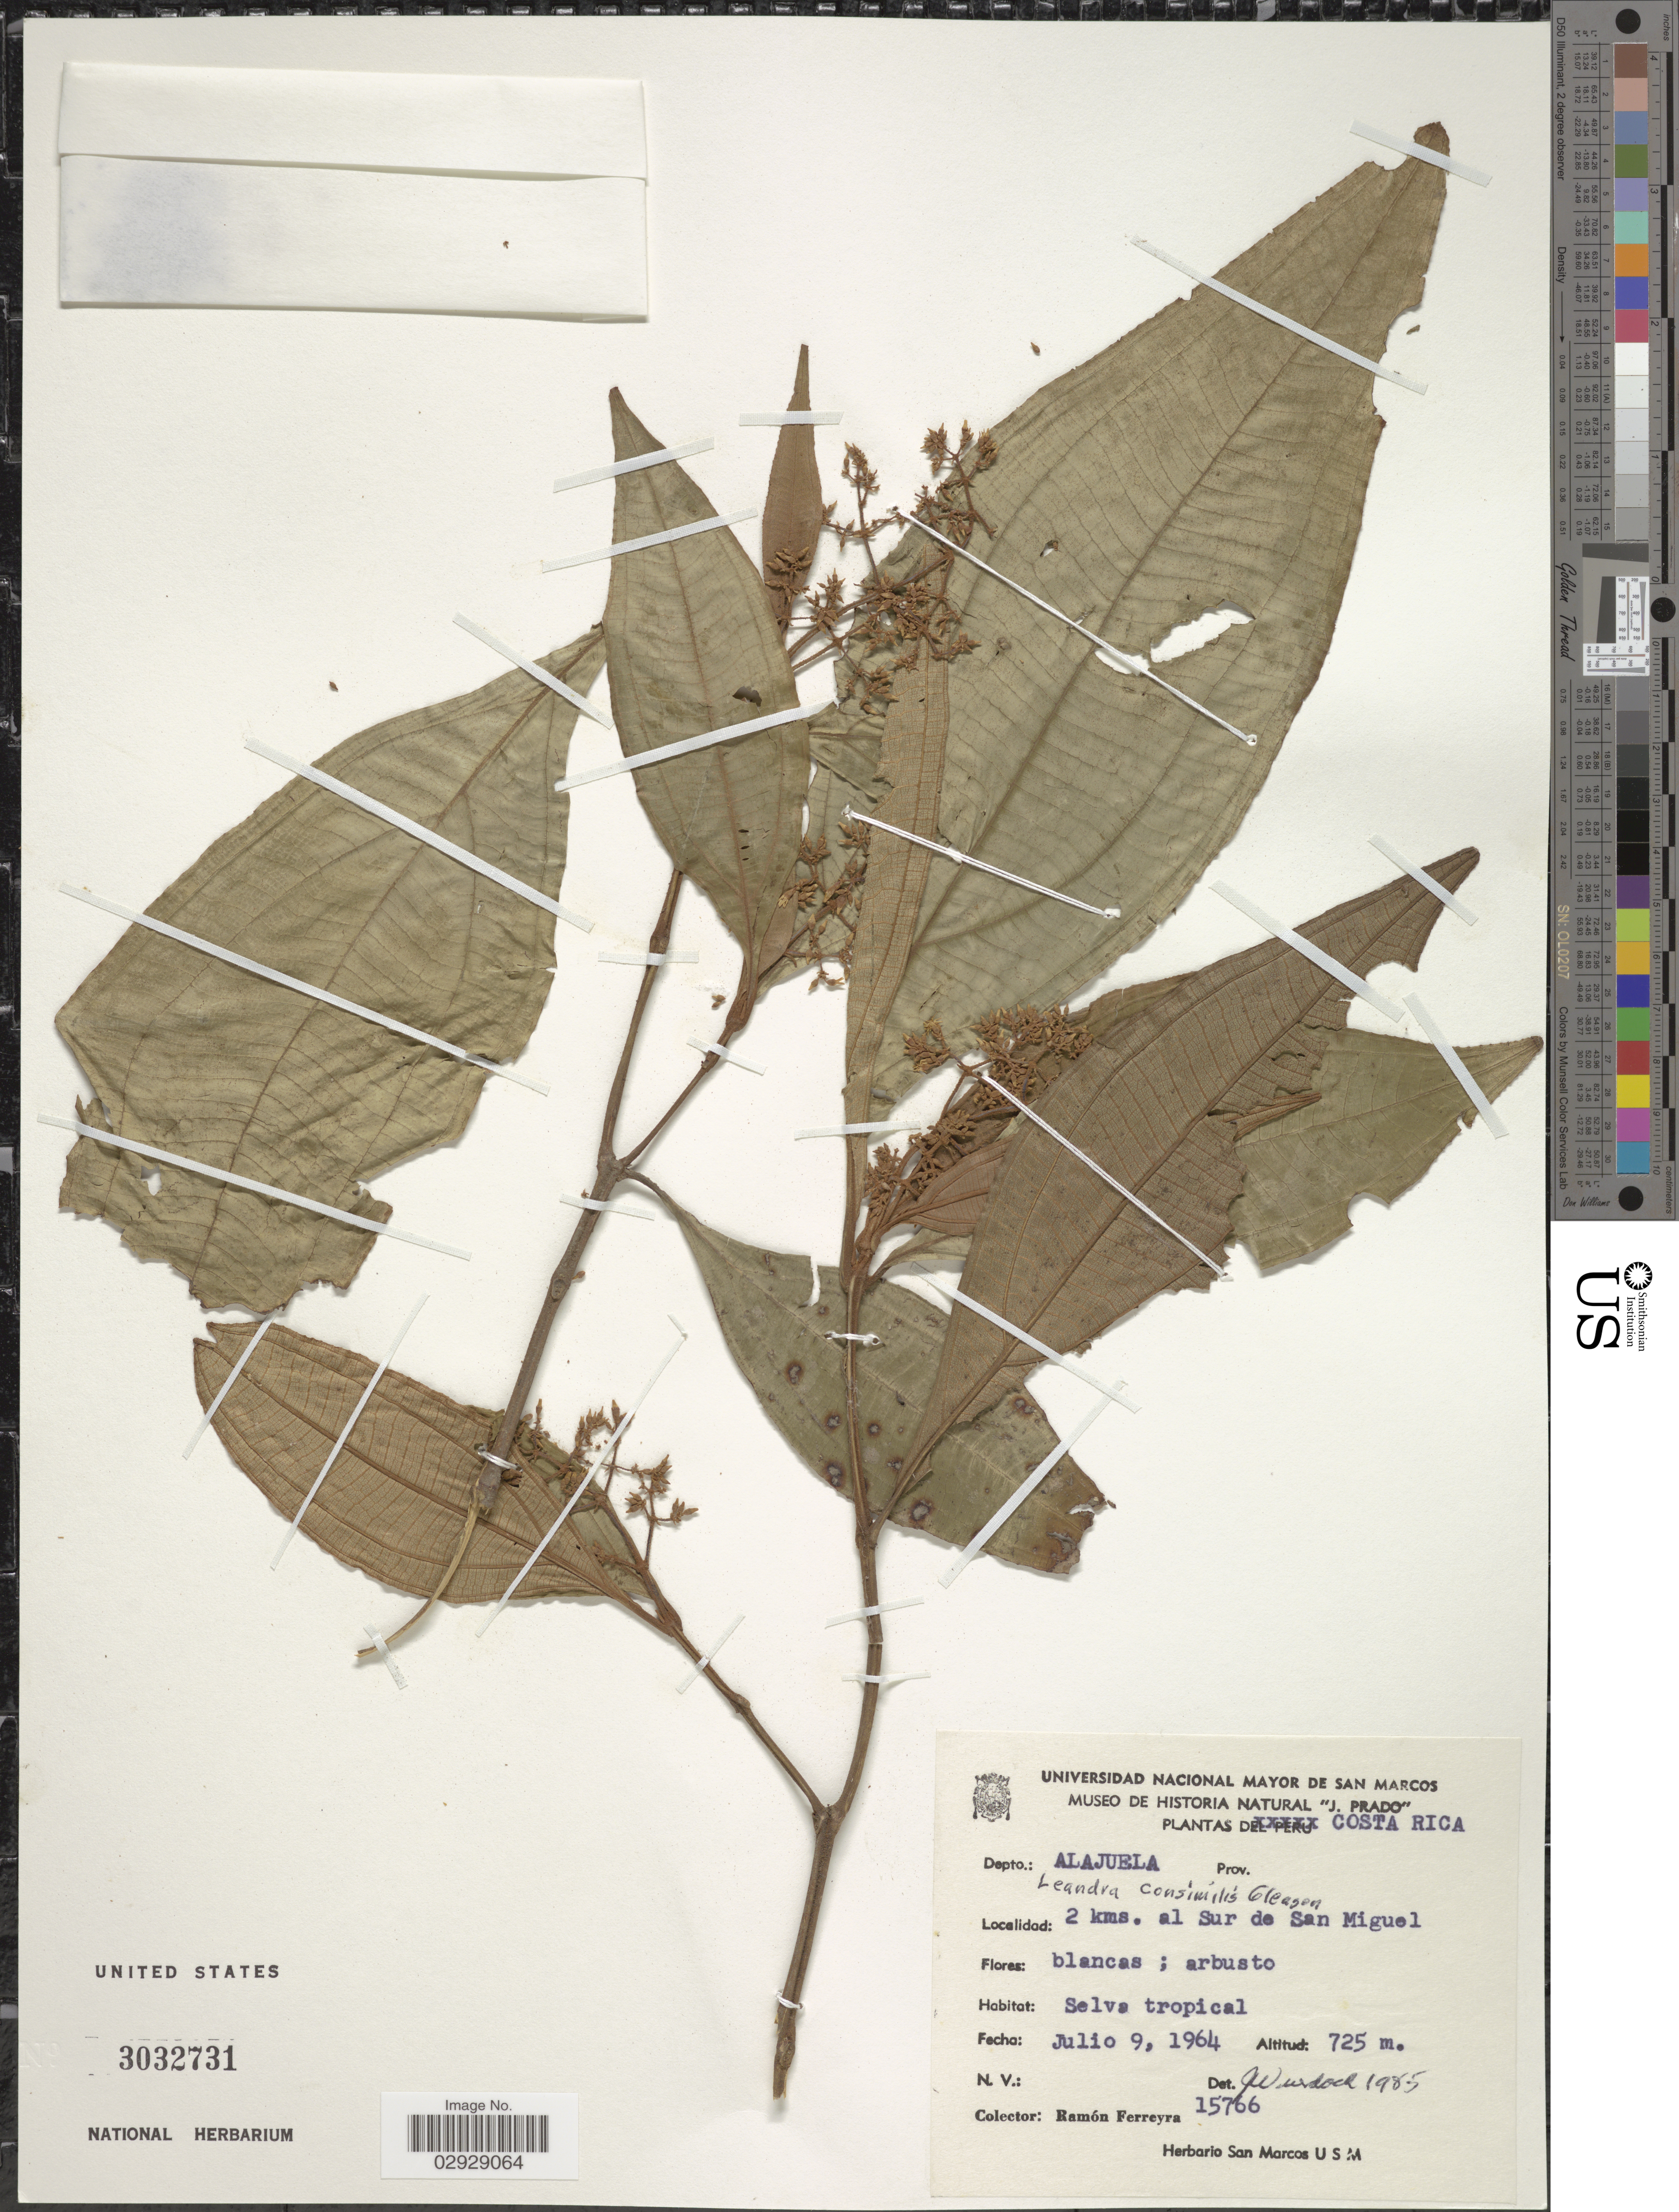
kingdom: Plantae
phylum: Tracheophyta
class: Magnoliopsida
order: Myrtales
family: Melastomataceae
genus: Leandra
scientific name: Leandra consimilis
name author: Gleason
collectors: R. A. Ferreyra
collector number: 15766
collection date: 1964-07-09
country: Costa Rica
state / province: Alajuela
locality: Depto.: Alajuela. 2 kms. al Sur de San Miguel.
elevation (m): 725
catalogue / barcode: US 3032731